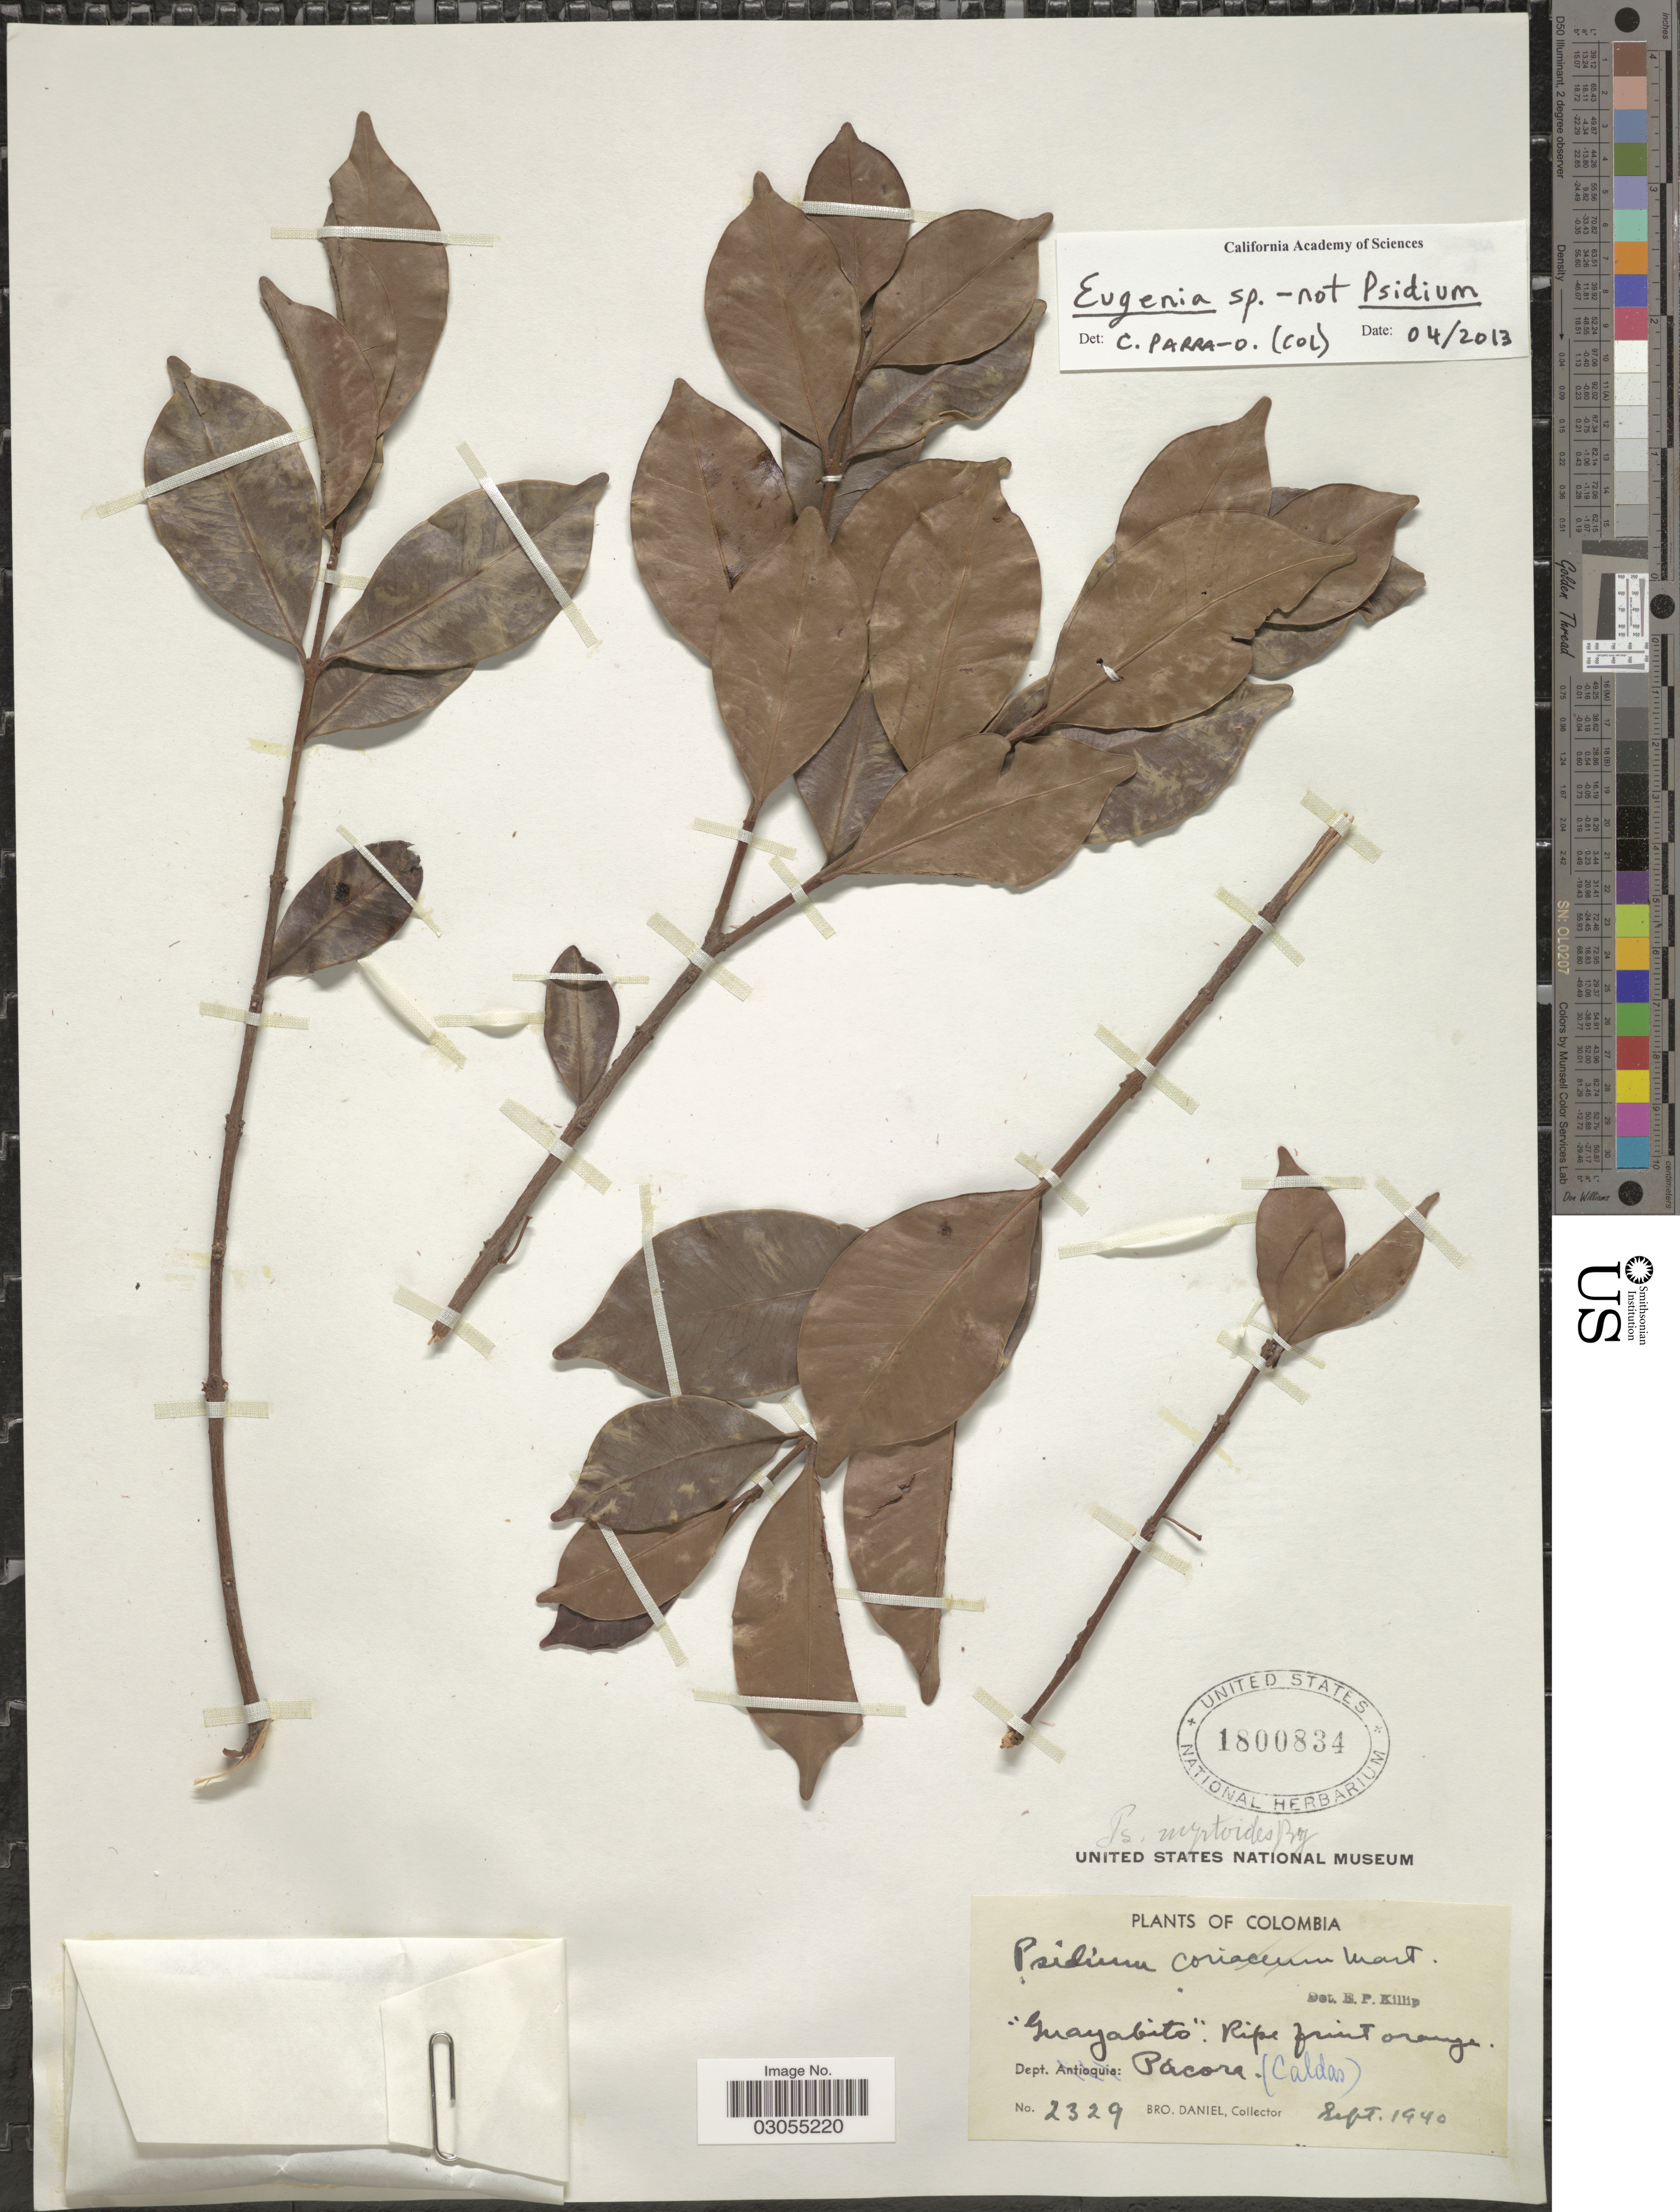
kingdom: Plantae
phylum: Tracheophyta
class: Magnoliopsida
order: Myrtales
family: Myrtaceae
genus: Eugenia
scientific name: Eugenia sp.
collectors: Bro. Daniel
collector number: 2329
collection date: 1940-09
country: Colombia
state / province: Caldas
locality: Dept. Pácora.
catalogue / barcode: US 1800834